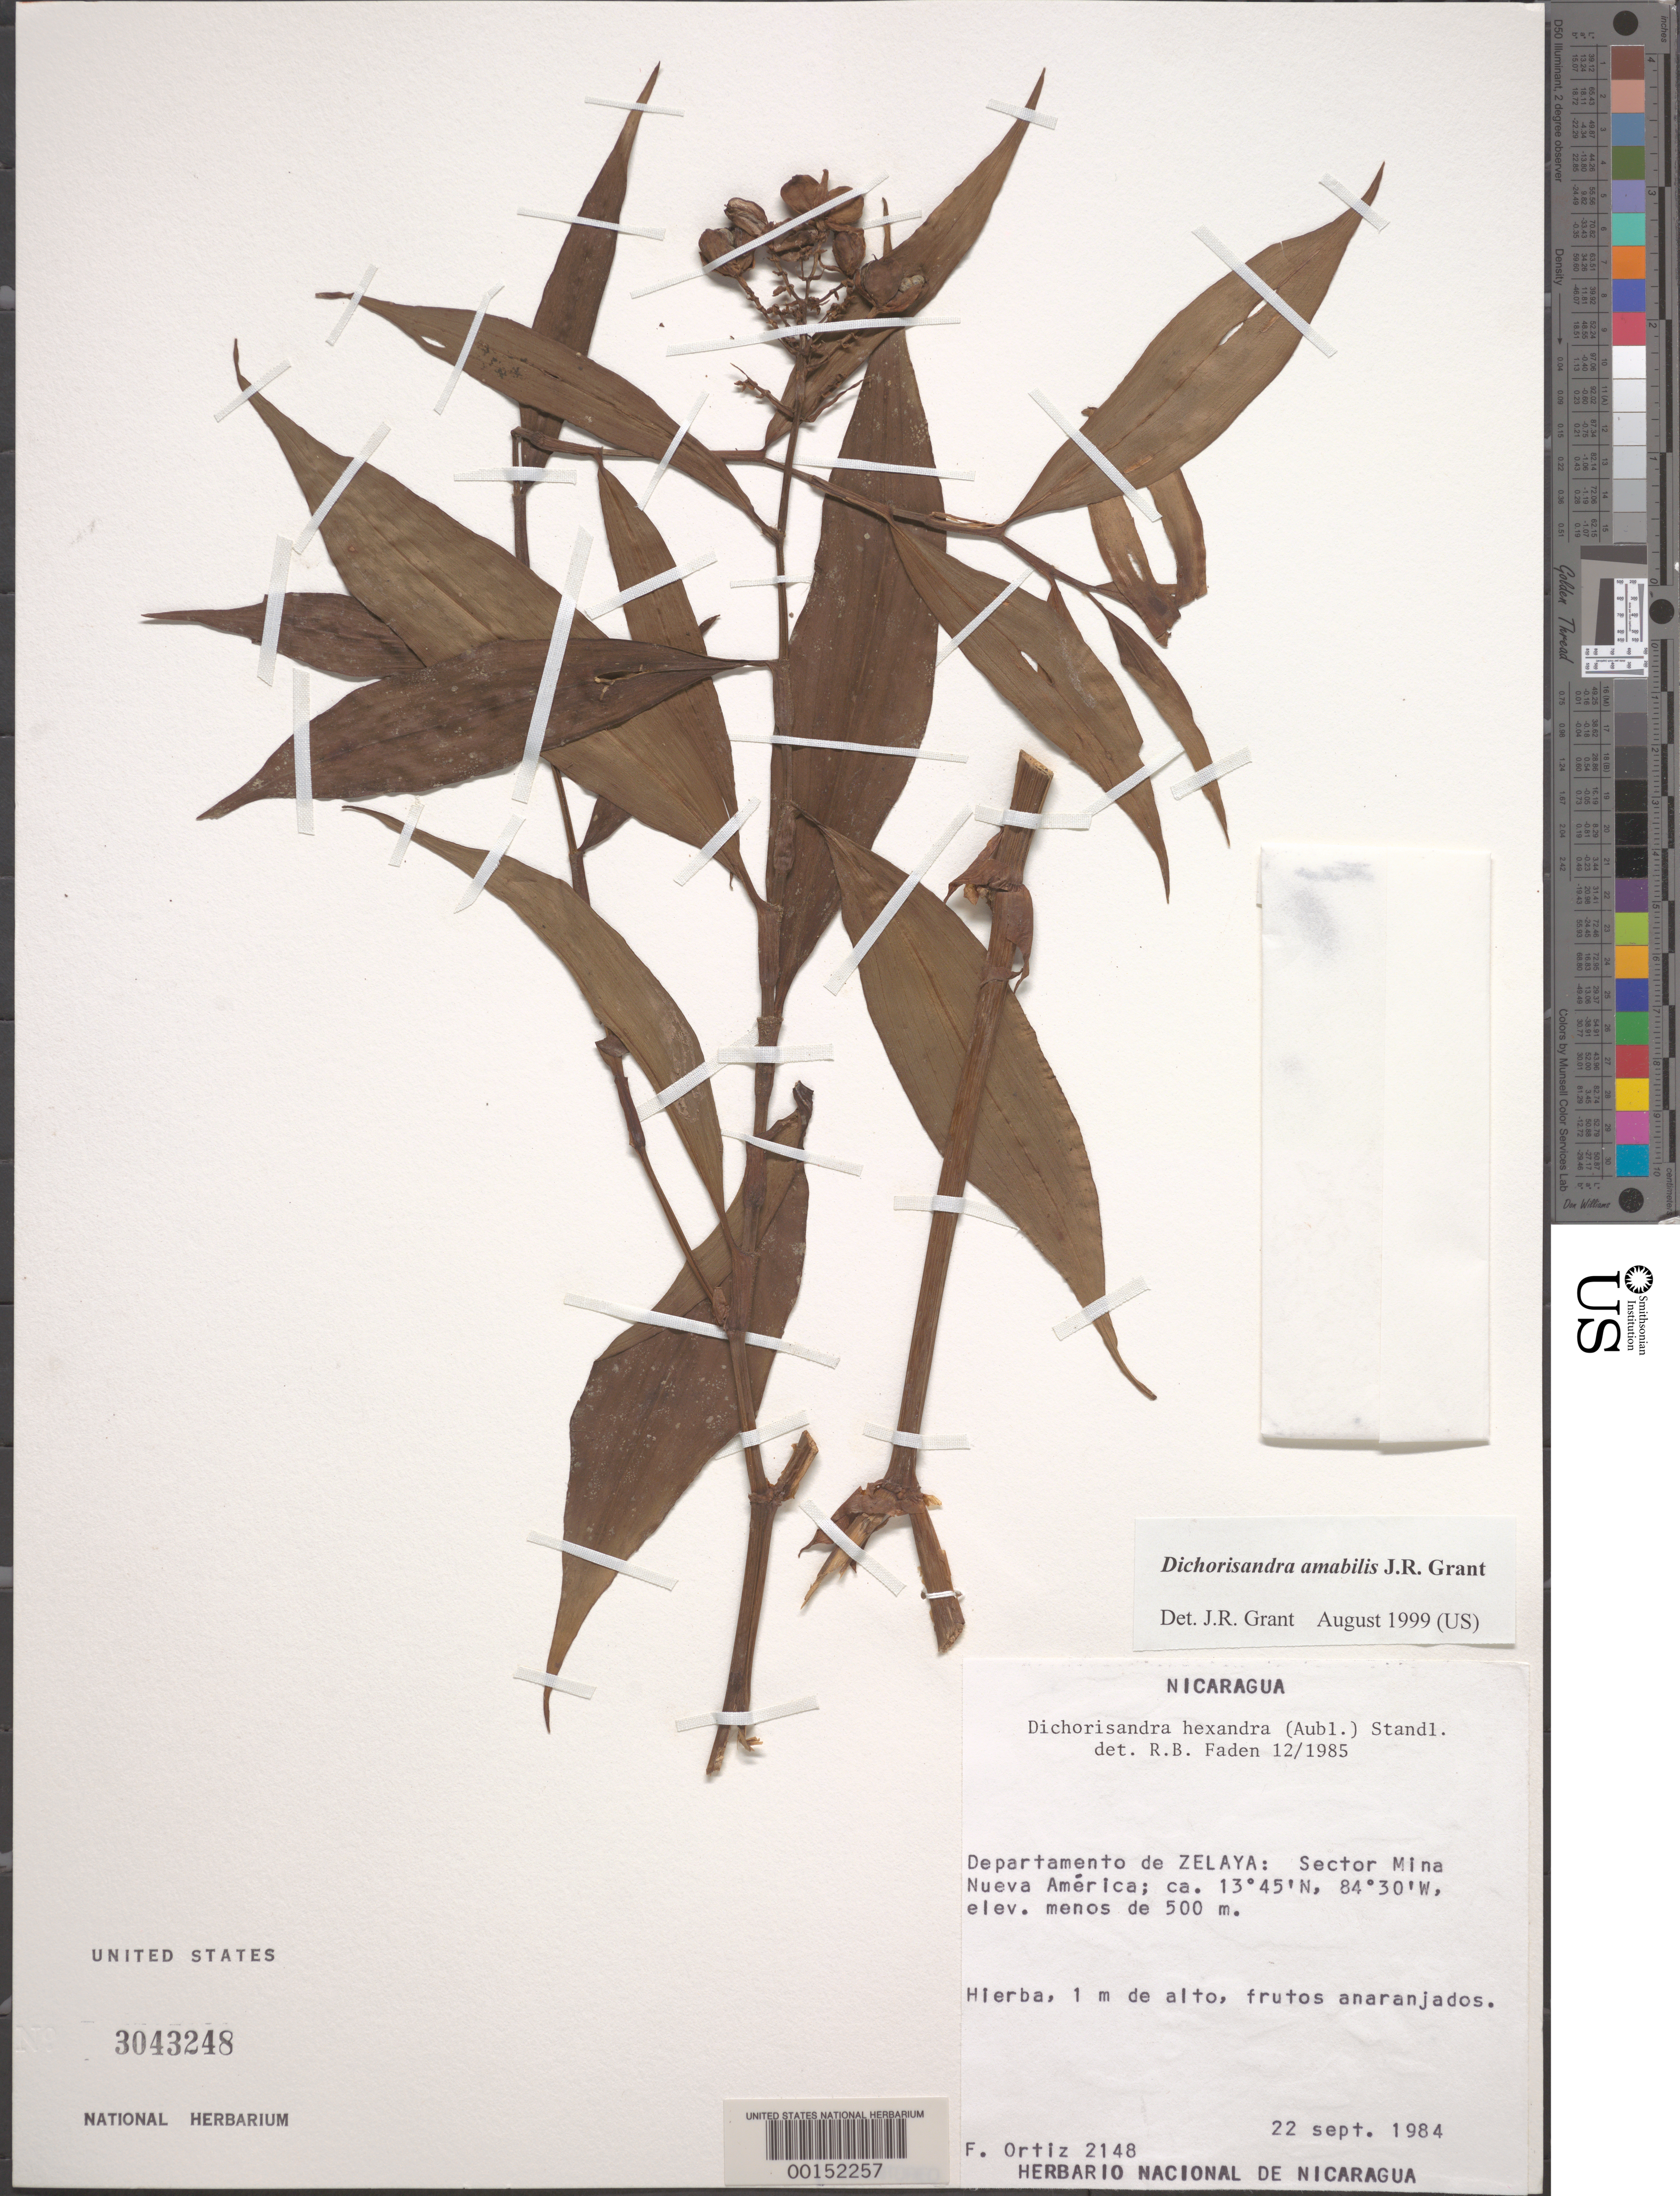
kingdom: Plantae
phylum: Tracheophyta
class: Liliopsida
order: Commelinales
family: Commelinaceae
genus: Dichorisandra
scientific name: Dichorisandra hexandra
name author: (Aubl.) Standl.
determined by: Faden, Robert B., (US), Smithsonian Institution - National Museum of Natural History (UNITED STATES)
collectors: F. Ortiz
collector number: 2148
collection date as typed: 22 Sep 1984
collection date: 1984-09-22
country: Nicaragua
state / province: Atlántico Norte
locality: Sector mina nueva america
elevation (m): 500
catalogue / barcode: US 3043248